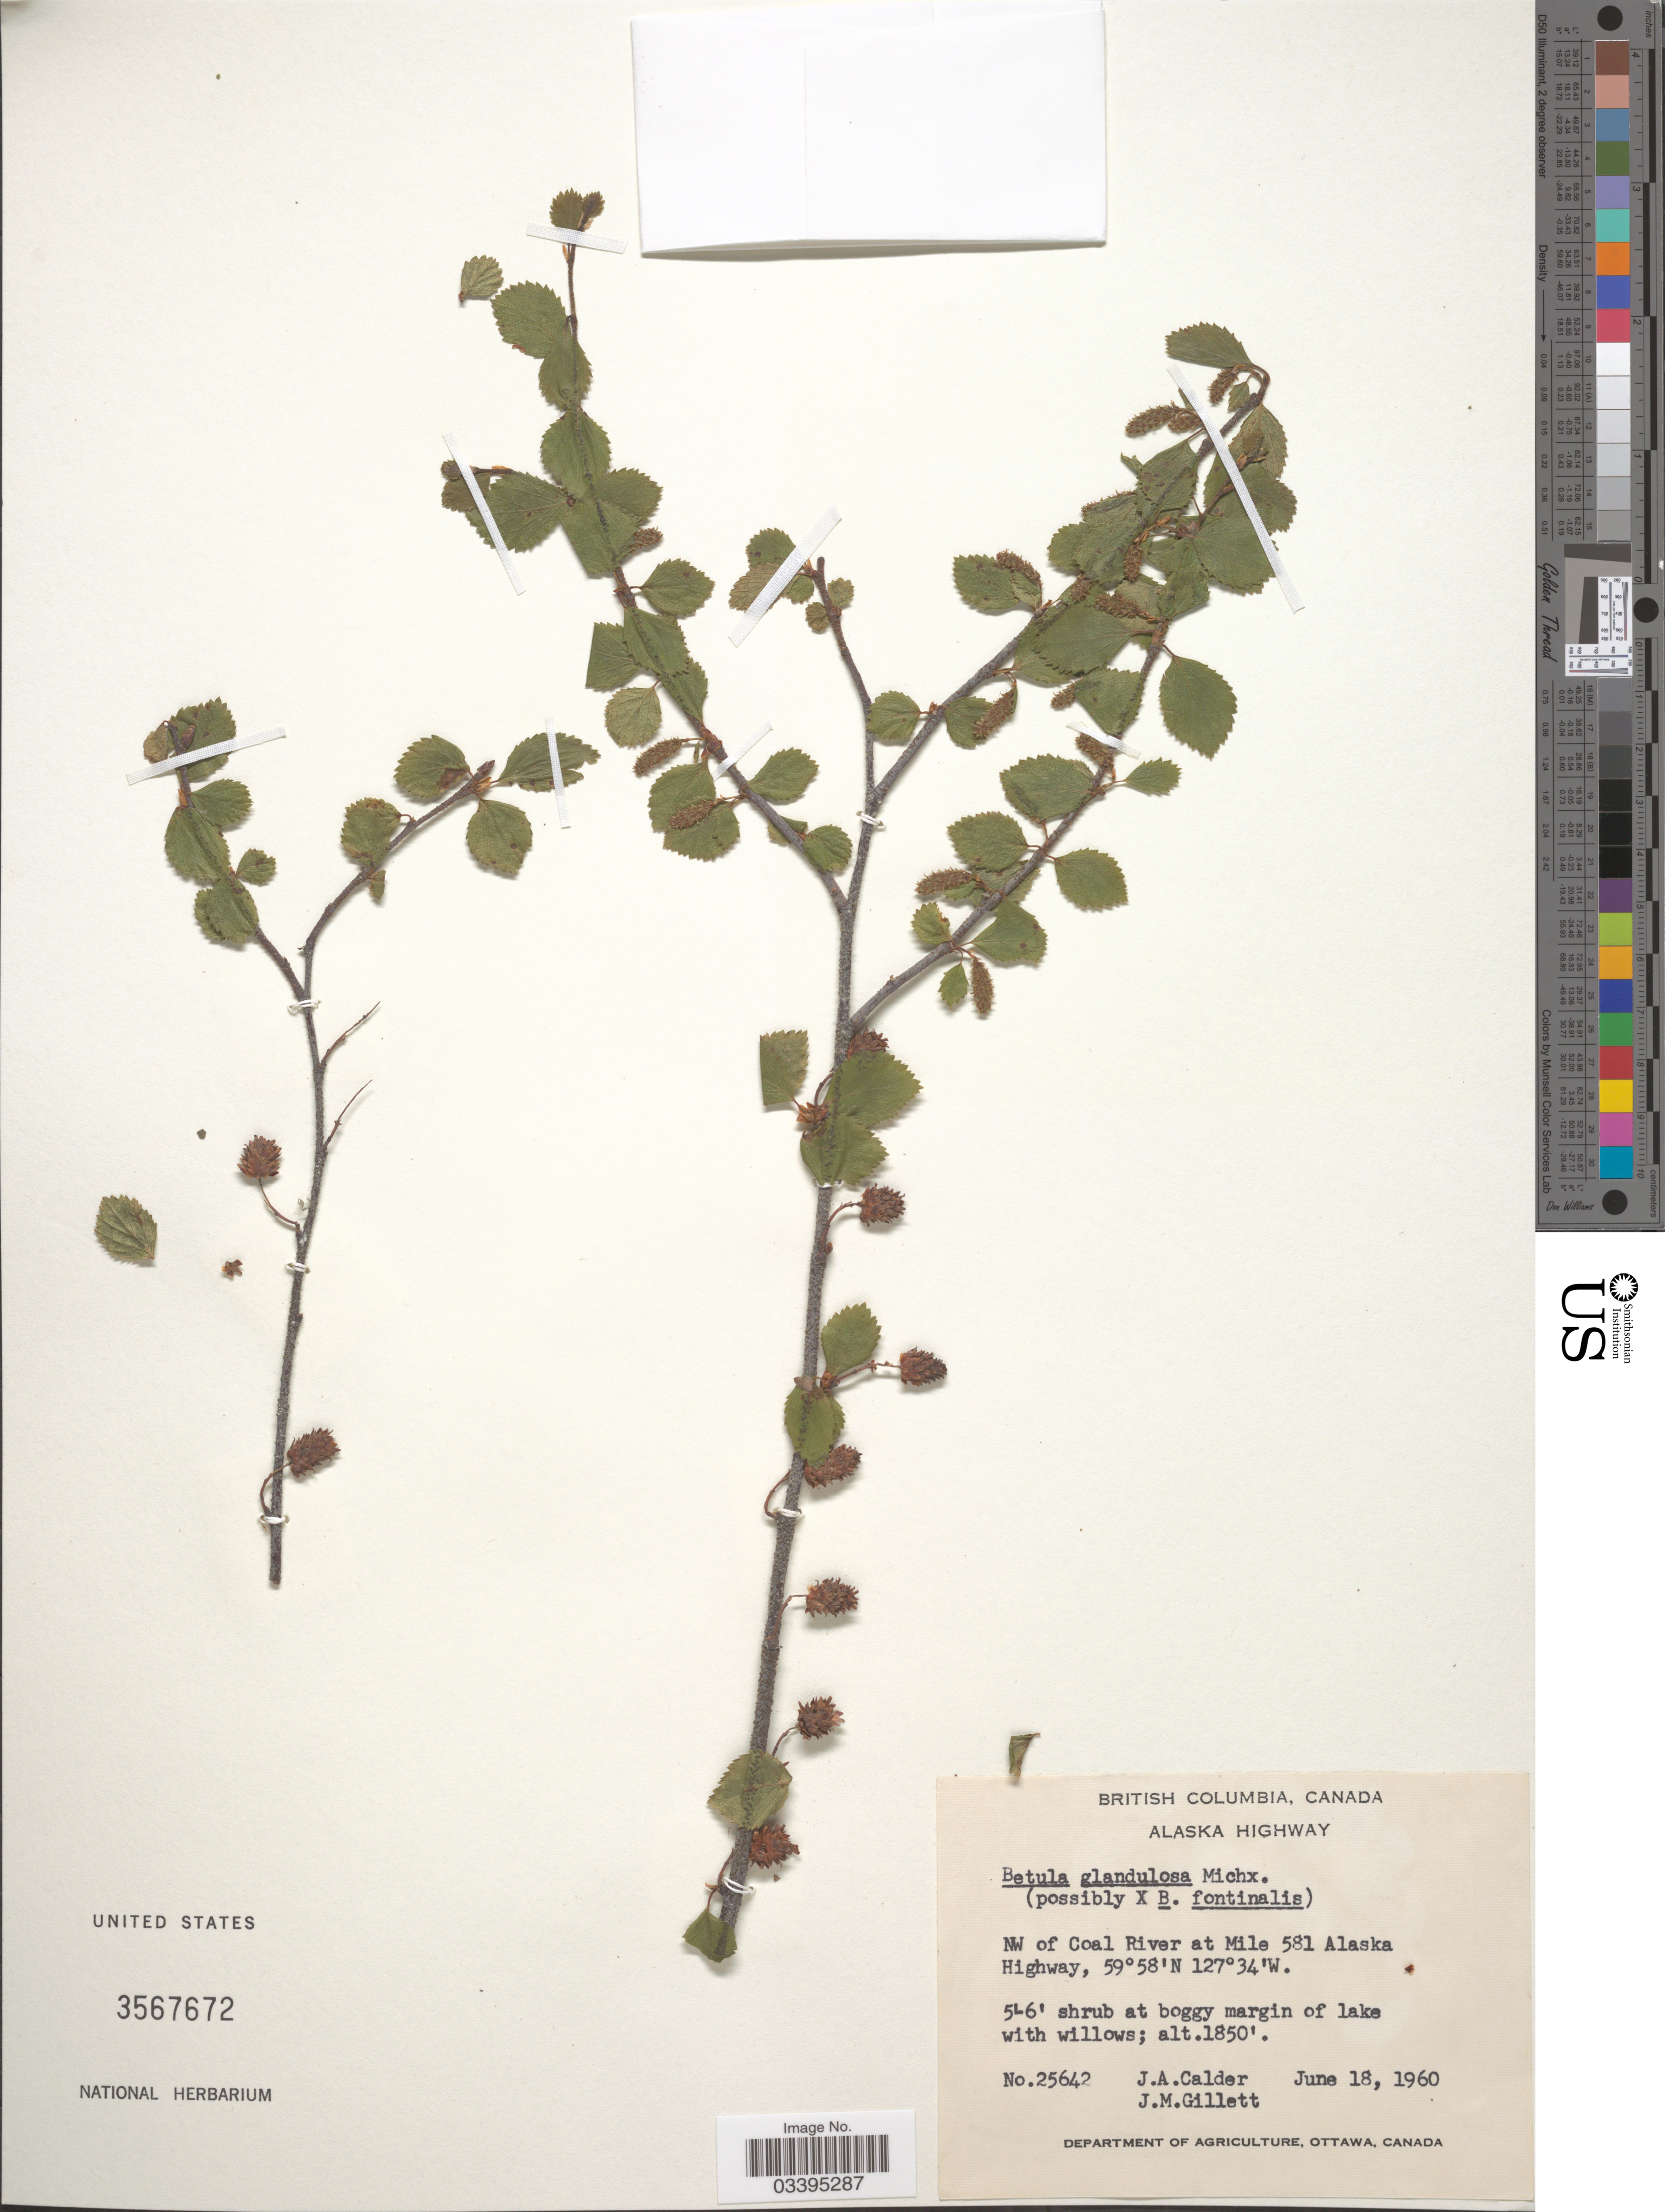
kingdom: Plantae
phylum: Tracheophyta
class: Magnoliopsida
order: Fagales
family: Betulaceae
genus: Betula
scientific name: Betula glandulosa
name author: Michx.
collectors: J. A. Calder & J. M. Gillett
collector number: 25642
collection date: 1960-06-18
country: United States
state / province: Alaska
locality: Alaska Highway. NW of Coal River at Mile 581 Alaska Highway.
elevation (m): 564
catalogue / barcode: US 3567672